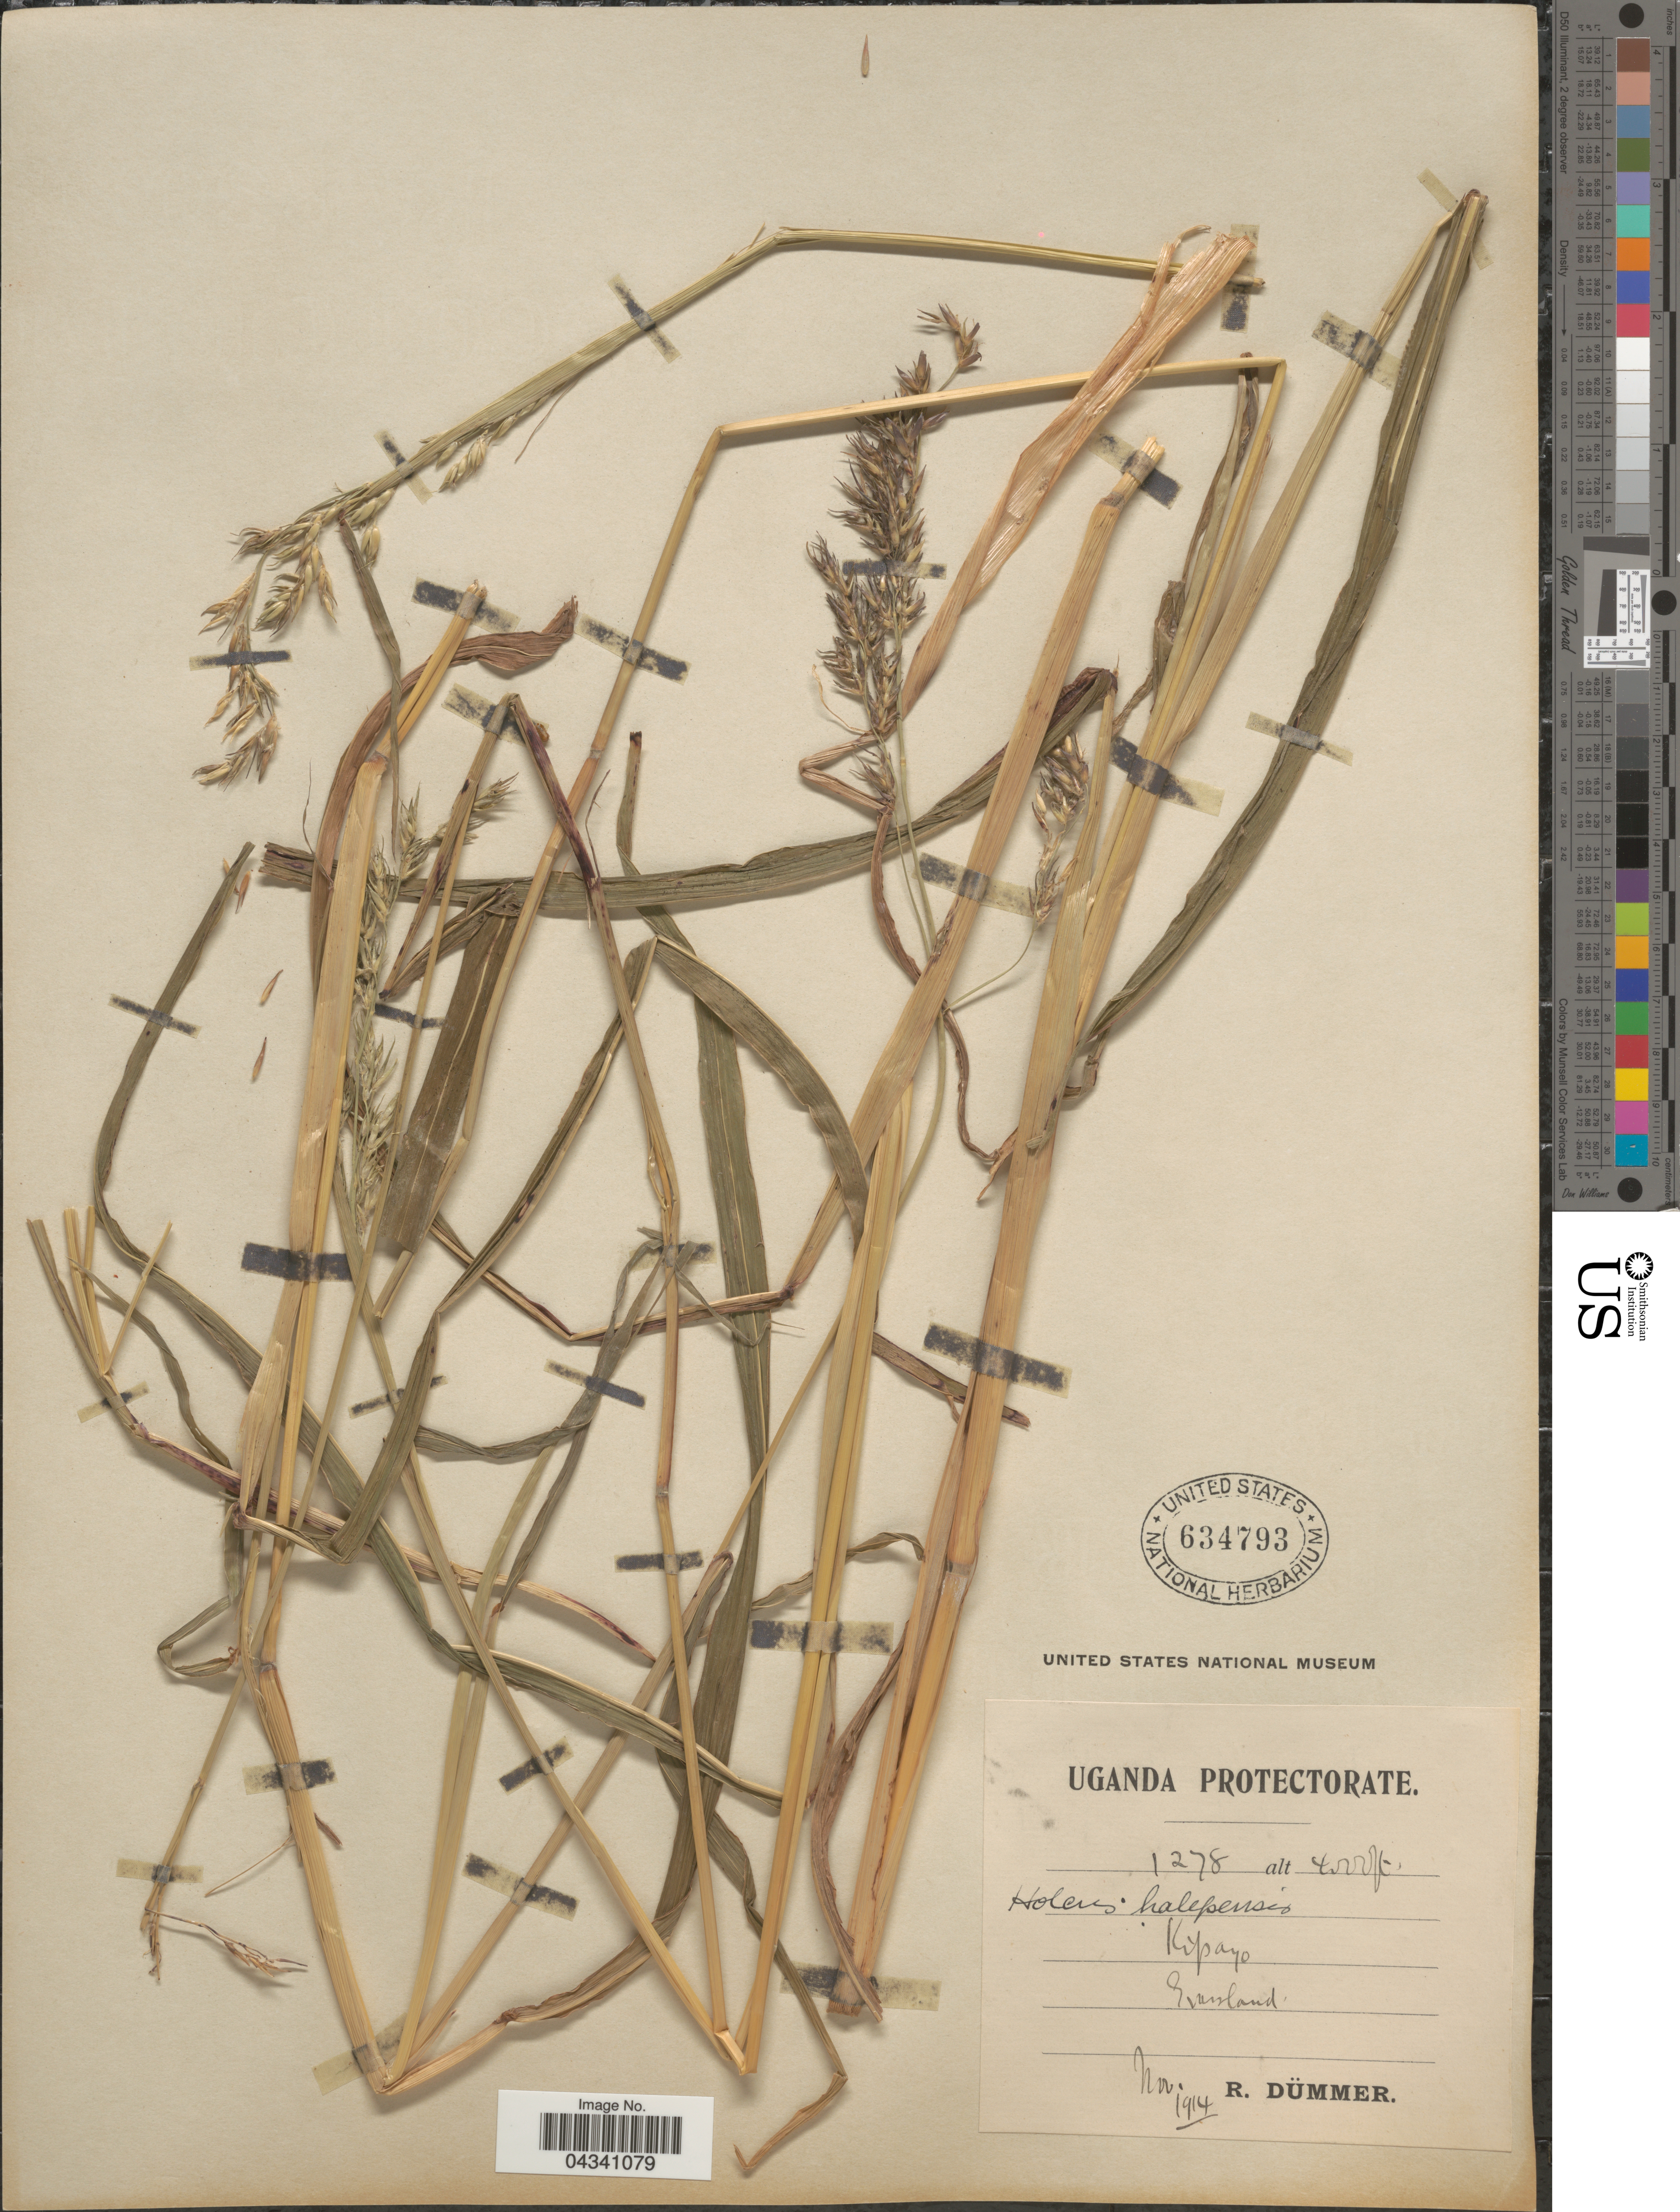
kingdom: Plantae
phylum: Tracheophyta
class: Liliopsida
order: Poales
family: Poaceae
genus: Sorghum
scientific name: Sorghum arundinaceum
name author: (Desv.) Stapf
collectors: R. A. Dümmer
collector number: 1278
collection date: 1914-11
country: Uganda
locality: Uganda Protectorate. Kipayo.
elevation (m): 1219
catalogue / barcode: US 634793